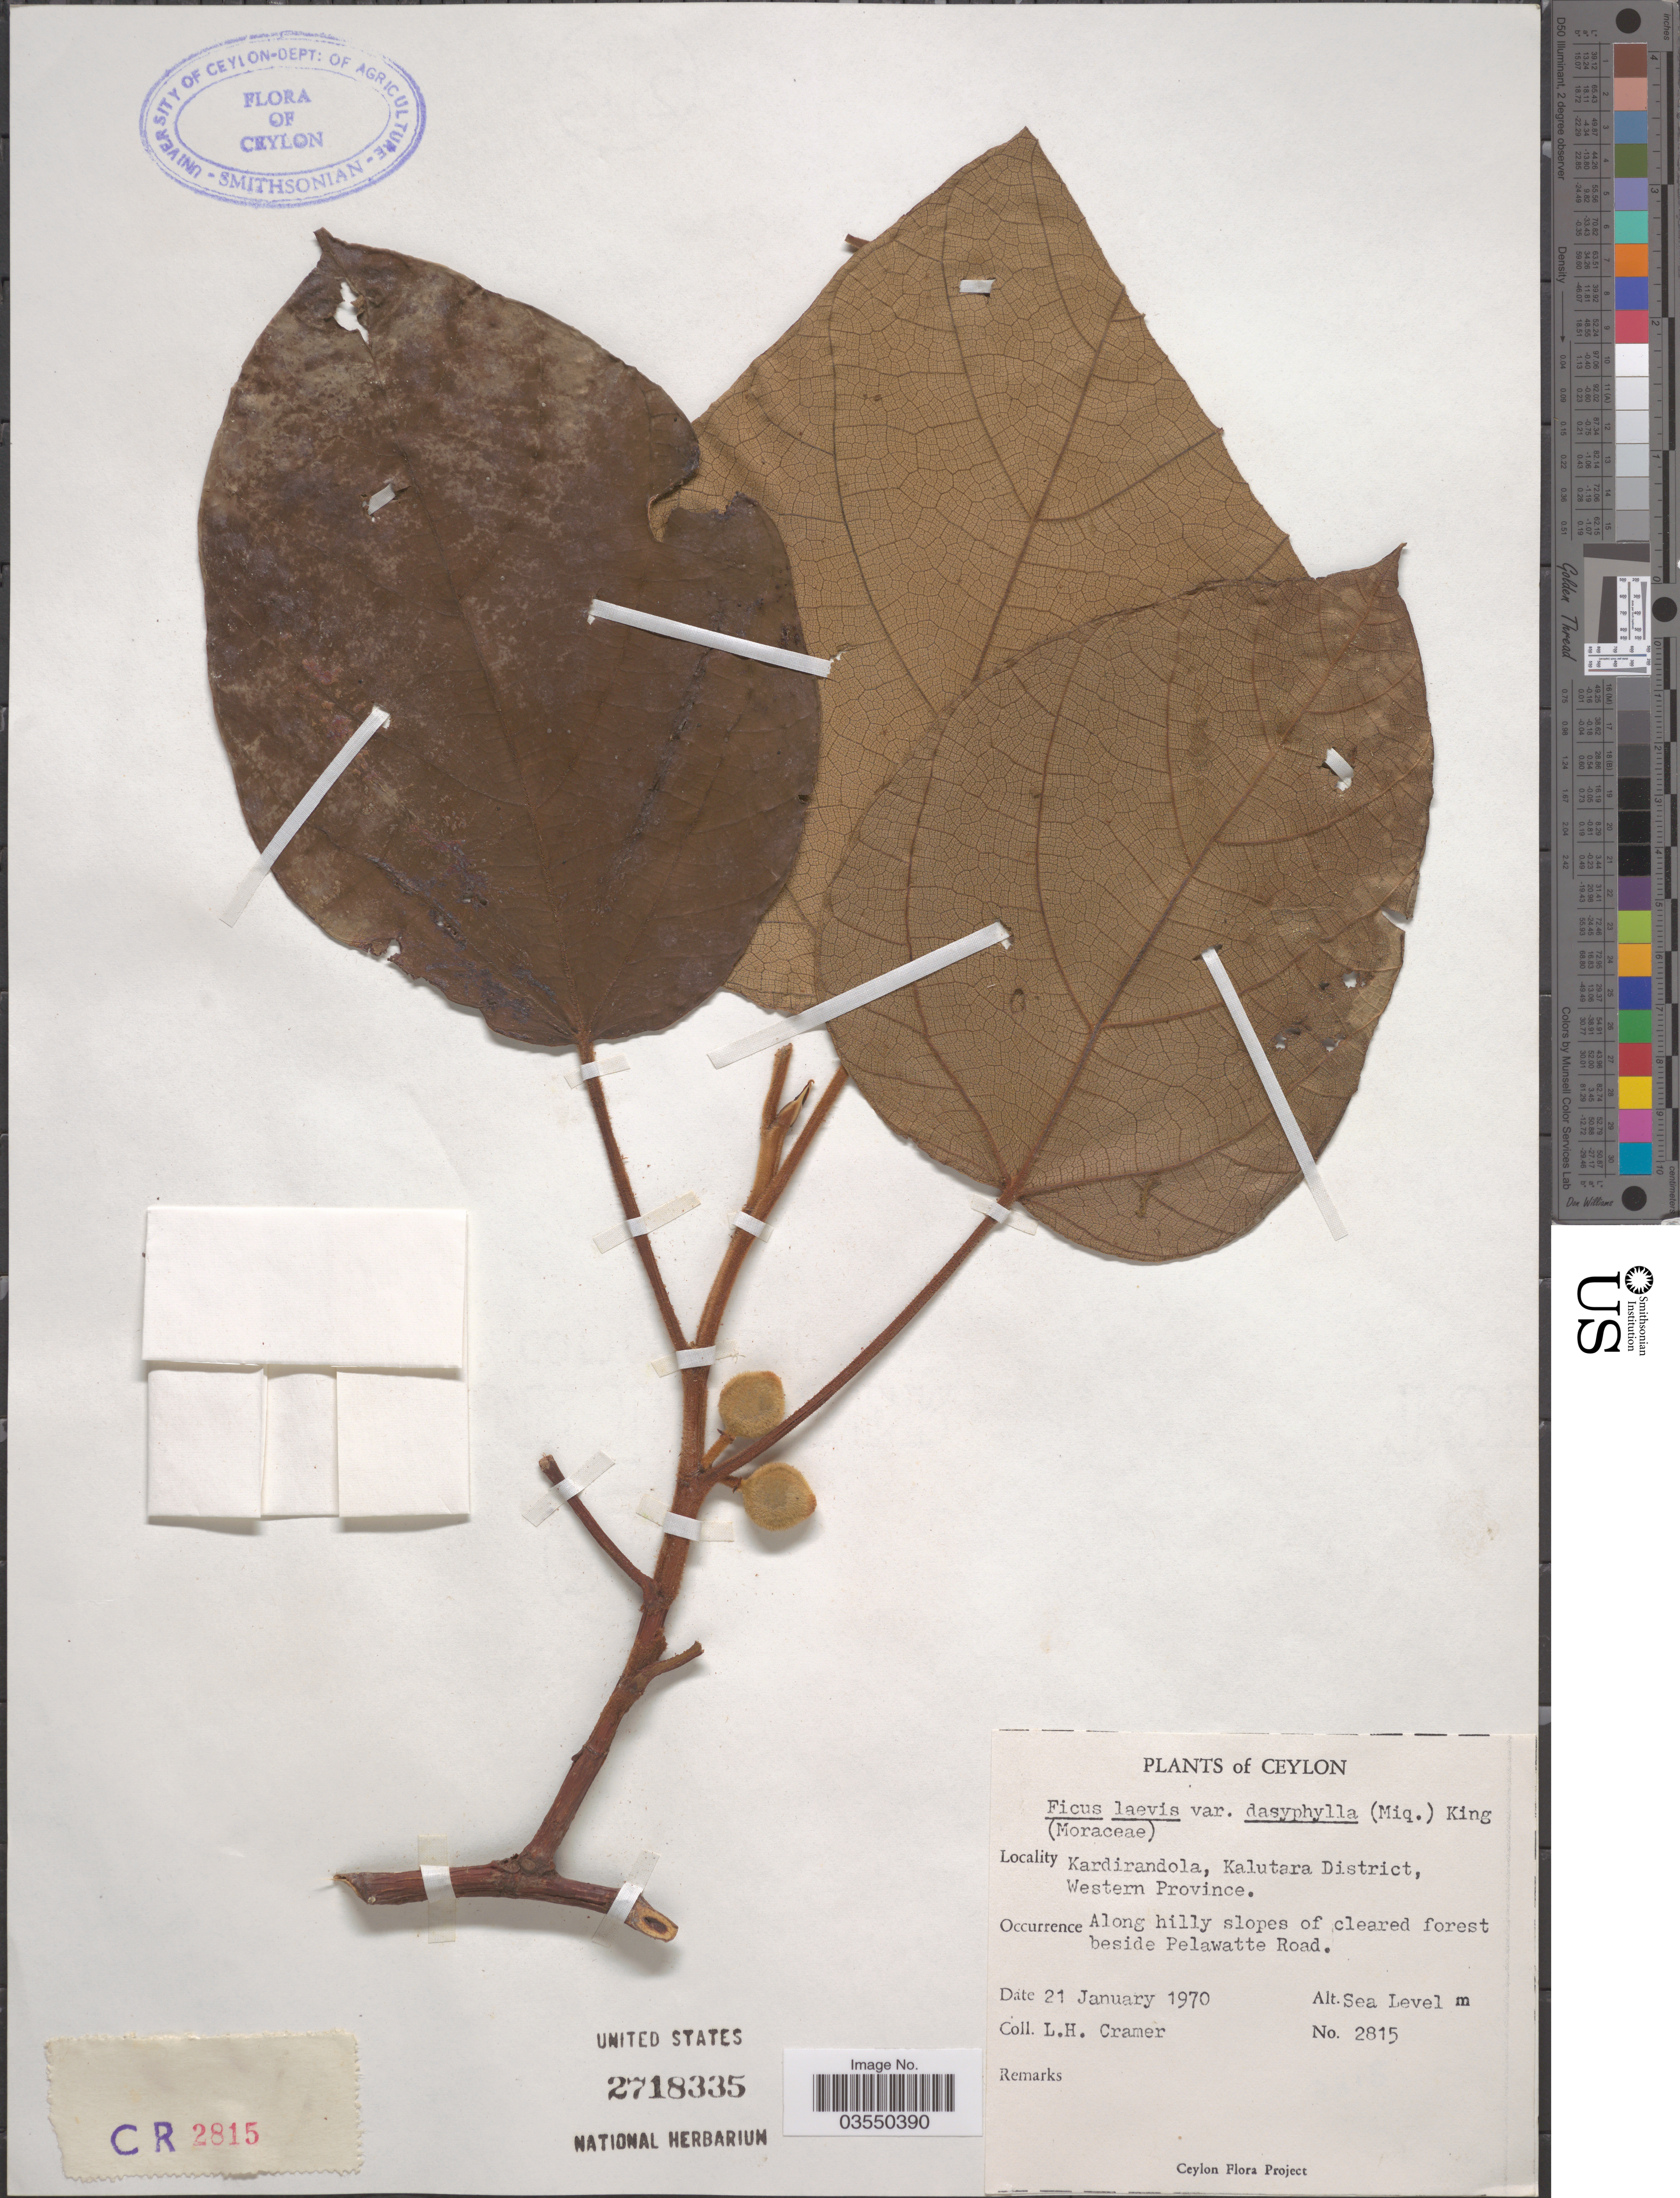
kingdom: Plantae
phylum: Tracheophyta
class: Magnoliopsida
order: Rosales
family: Moraceae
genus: Ficus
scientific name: Ficus laevis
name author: Blume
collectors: L. H. Cramer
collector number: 2815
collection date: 1970-01-21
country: Sri Lanka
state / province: Western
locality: Ceylon. Kardirandola, Kalutara District. Beside Pelawatte Road.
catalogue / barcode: US 2718335